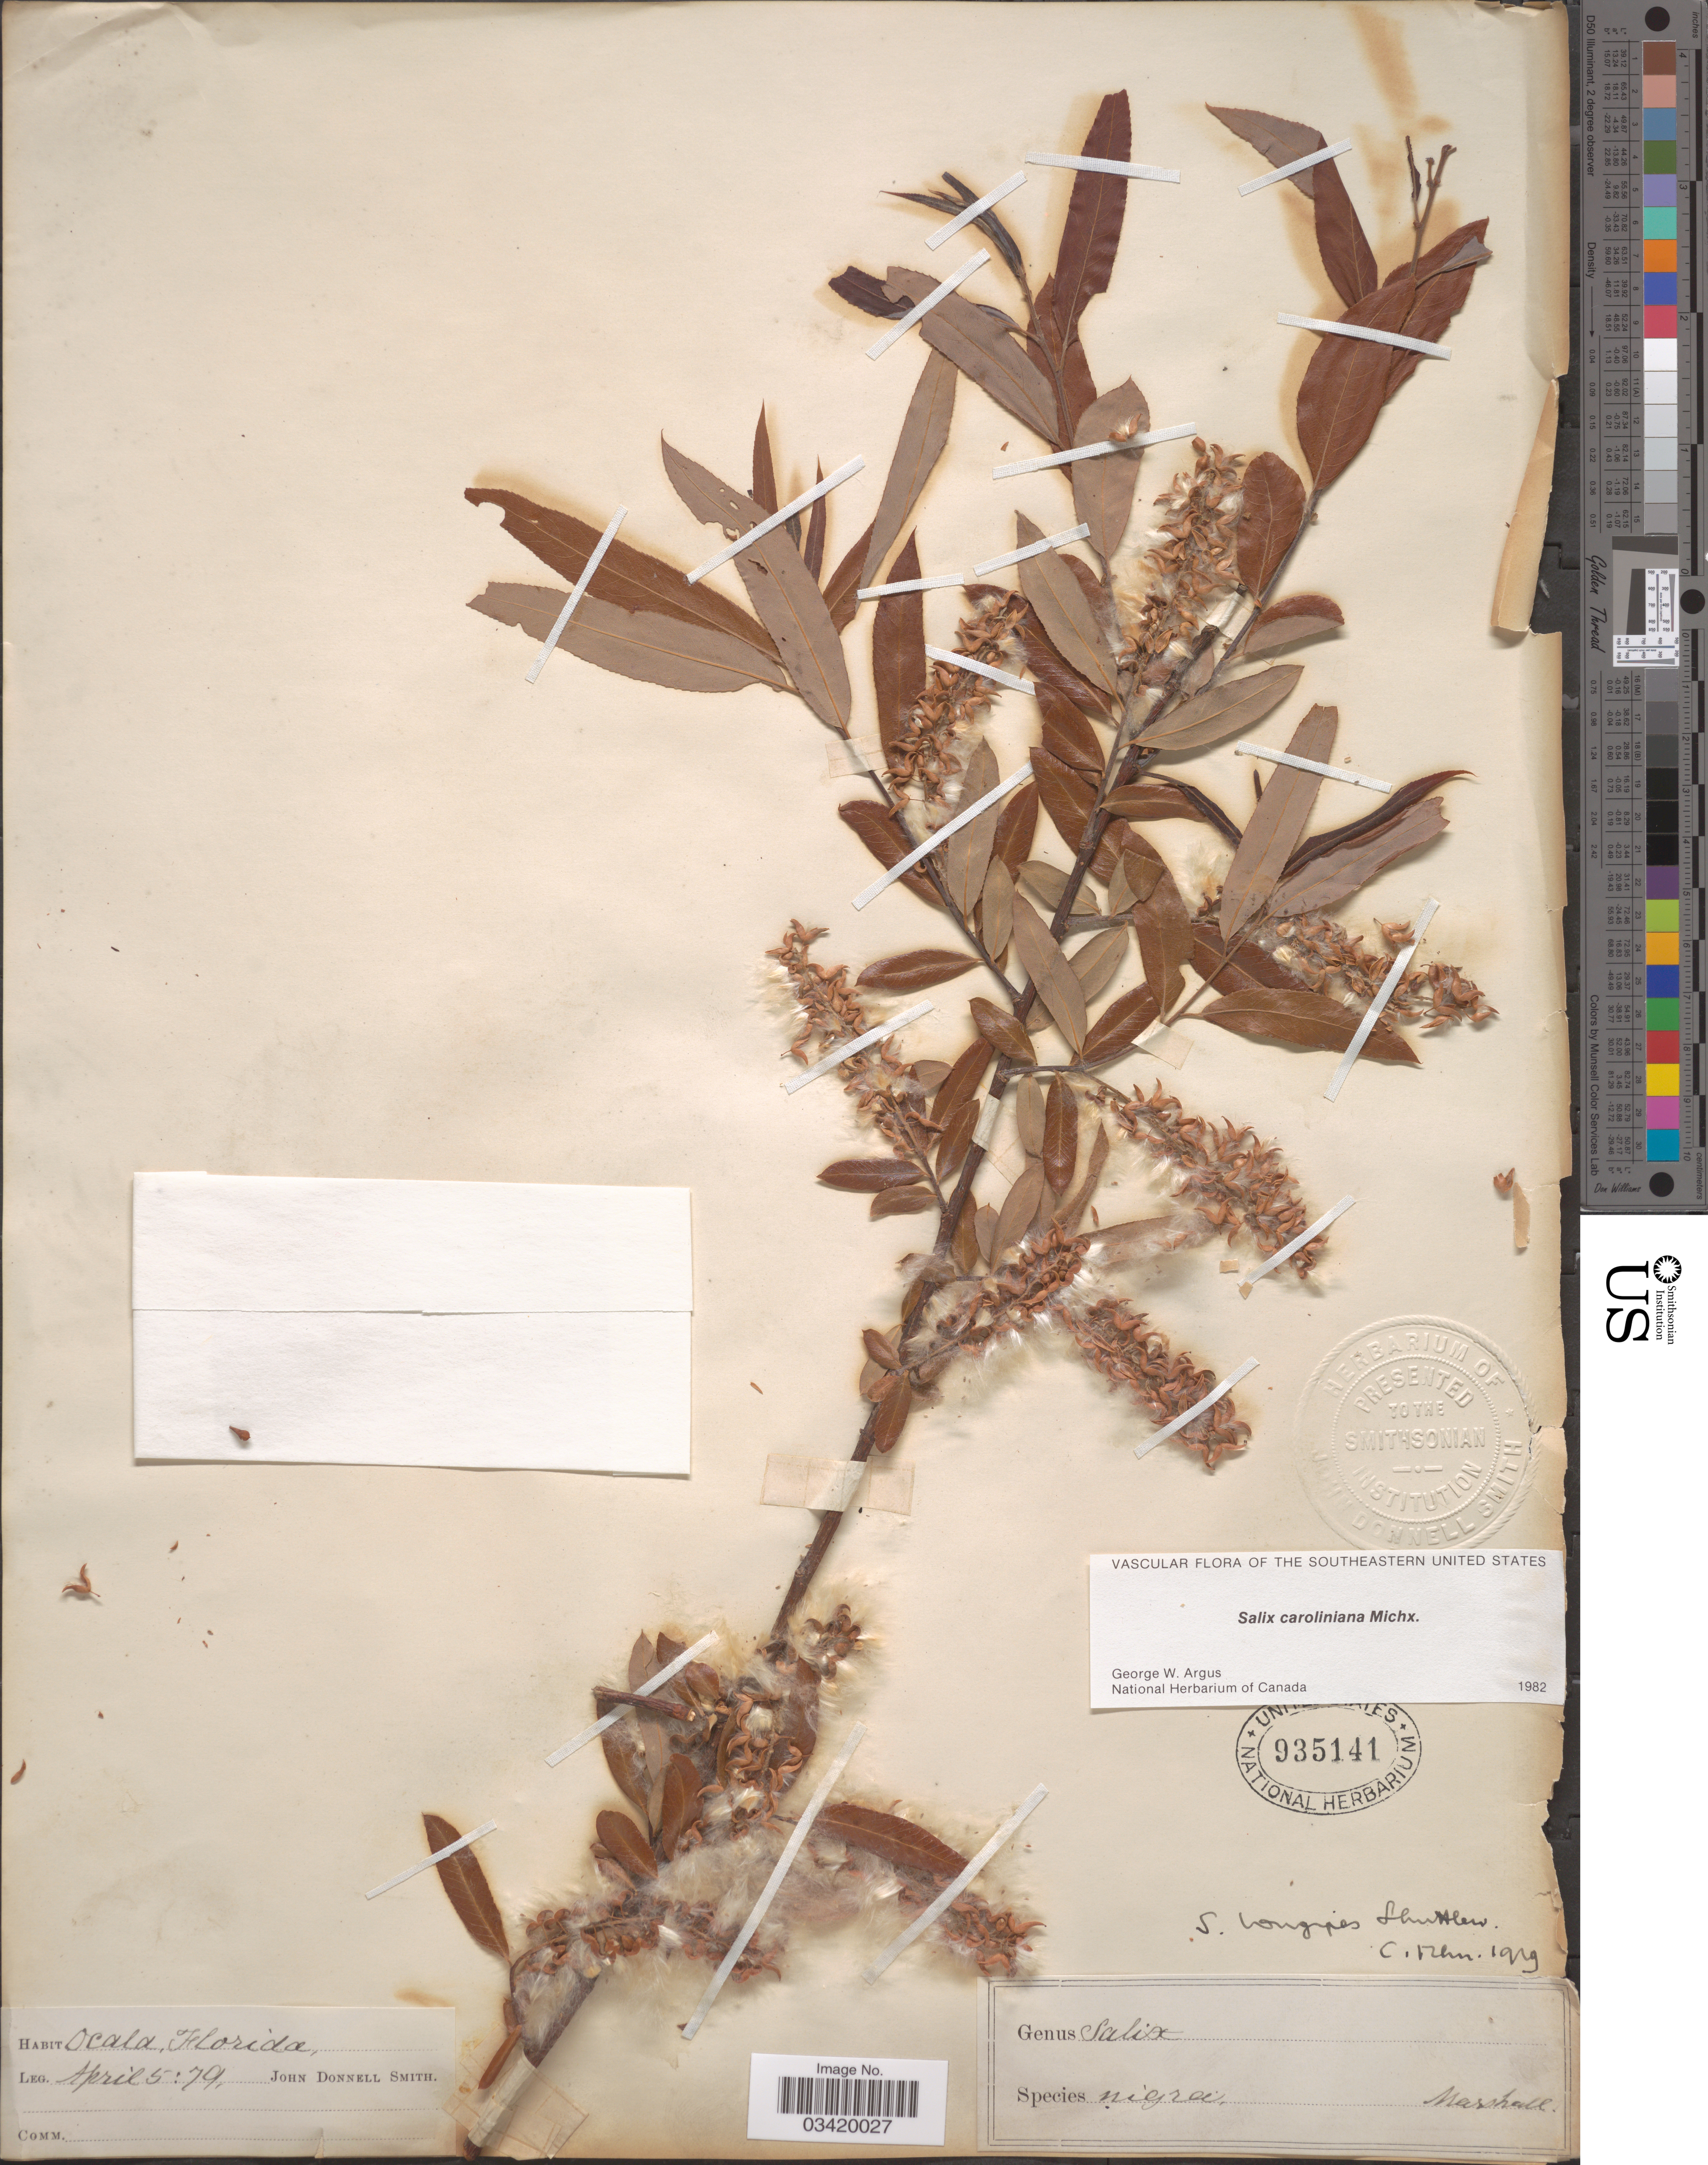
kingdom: Plantae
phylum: Tracheophyta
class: Magnoliopsida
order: Malpighiales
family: Salicaceae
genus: Salix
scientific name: Salix caroliniana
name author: Michx.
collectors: J. Donnell Smith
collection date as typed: Transcribed d/m/y: 5/4/79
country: United States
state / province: Florida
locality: Ocala.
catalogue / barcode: US 935141